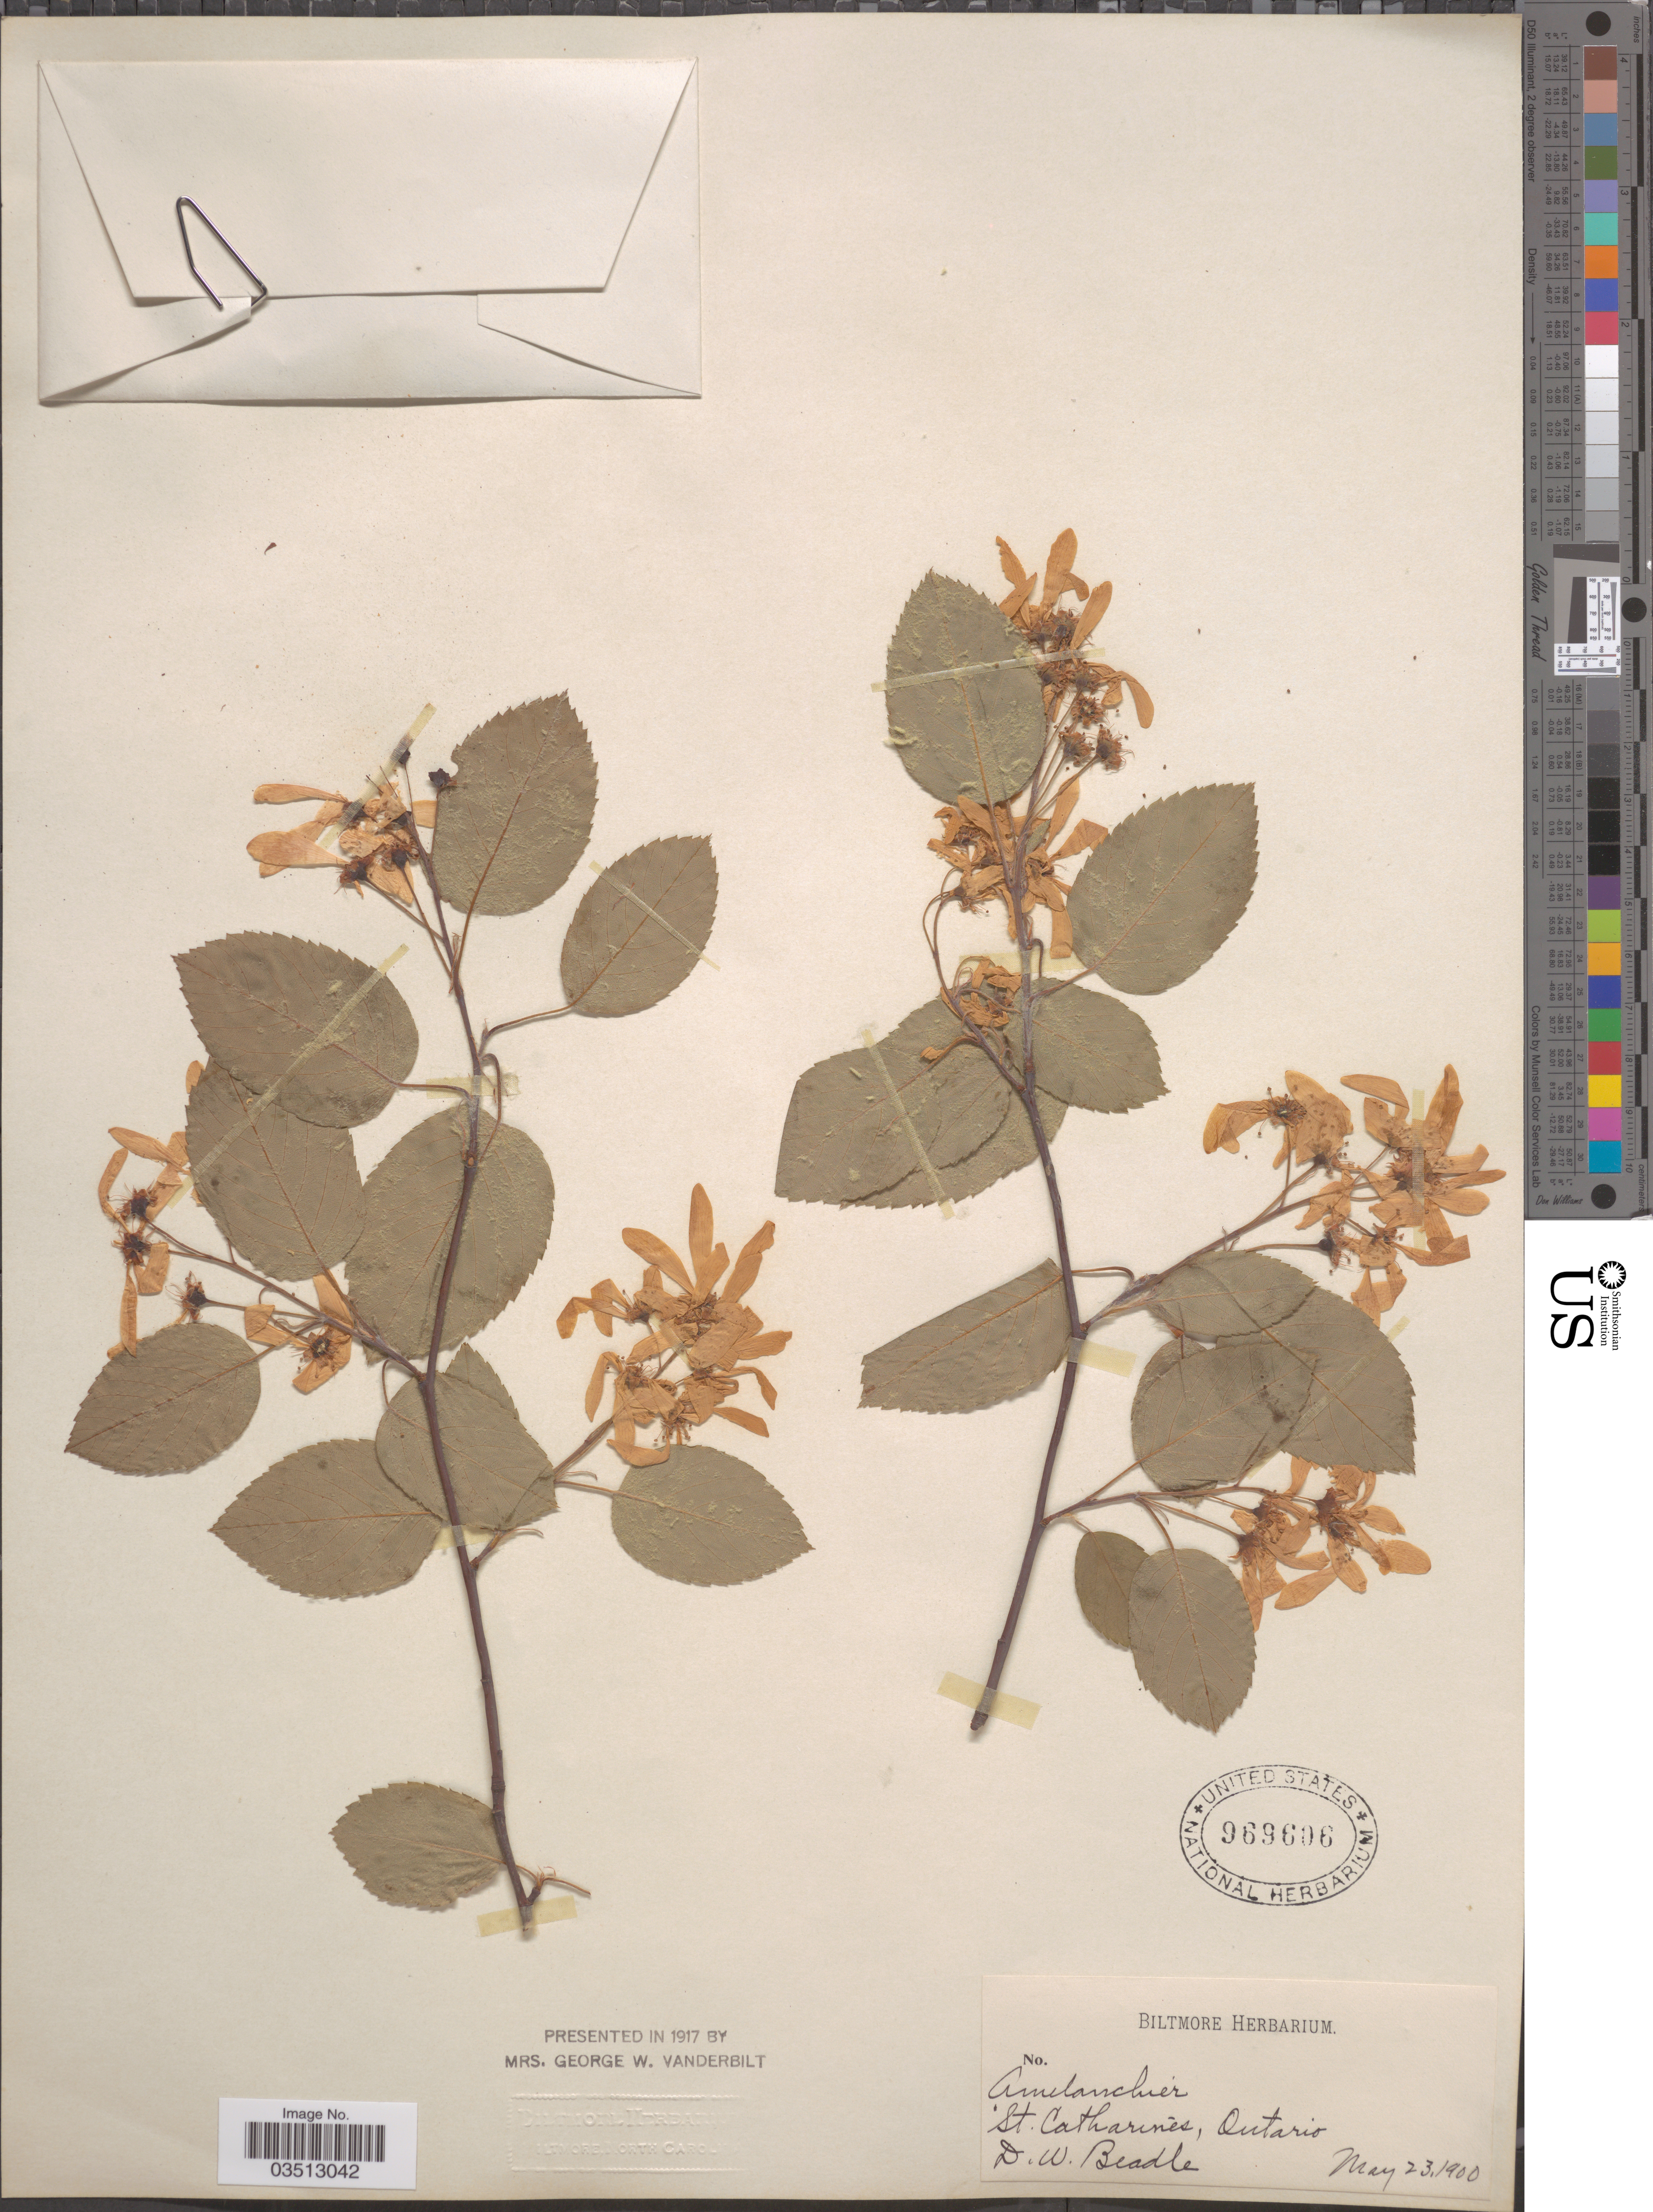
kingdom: Plantae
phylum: Tracheophyta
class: Magnoliopsida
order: Rosales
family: Rosaceae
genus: Amelanchier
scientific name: Amelanchier sp.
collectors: D. Beadle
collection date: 1900-05-23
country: Canada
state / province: Ontario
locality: St. Catharines.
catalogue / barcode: US 969606